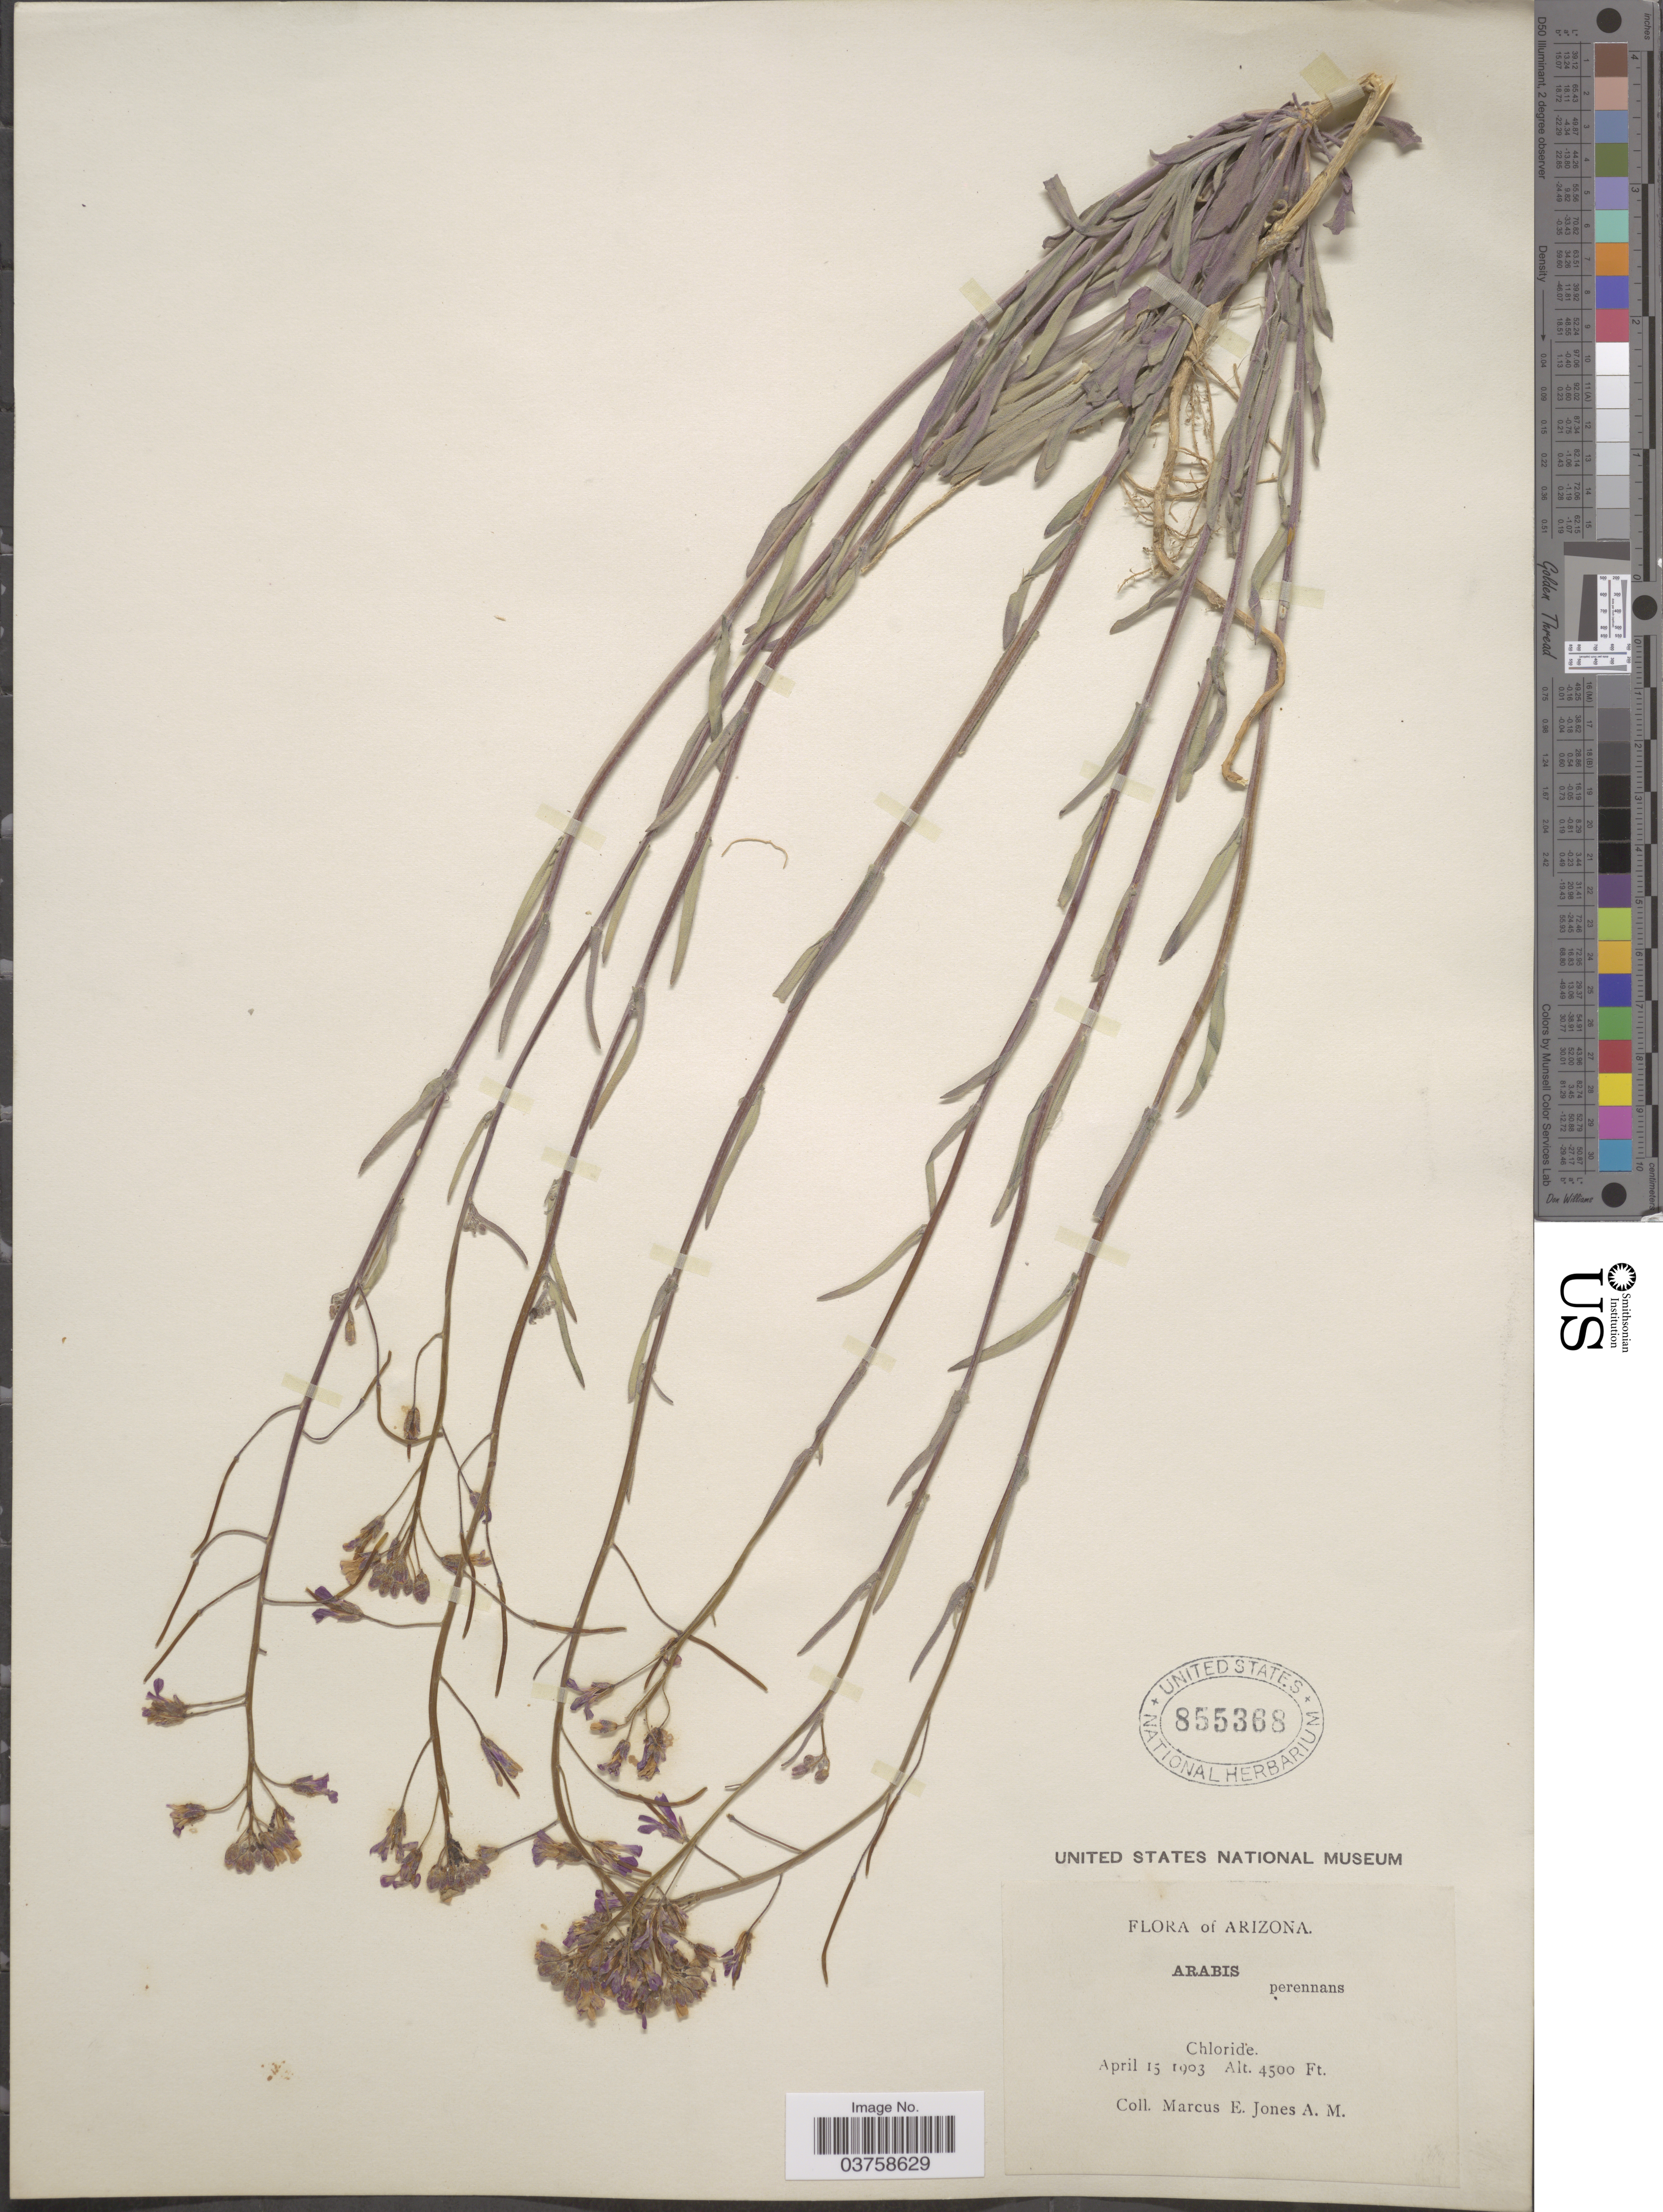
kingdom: Plantae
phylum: Tracheophyta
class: Magnoliopsida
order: Brassicales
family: Brassicaceae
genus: Arabis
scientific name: Arabis perennans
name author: S. Watson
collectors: M. E. Jones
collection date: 1903-04-15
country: United States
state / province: Arizona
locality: Chloride.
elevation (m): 1372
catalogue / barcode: US 855368